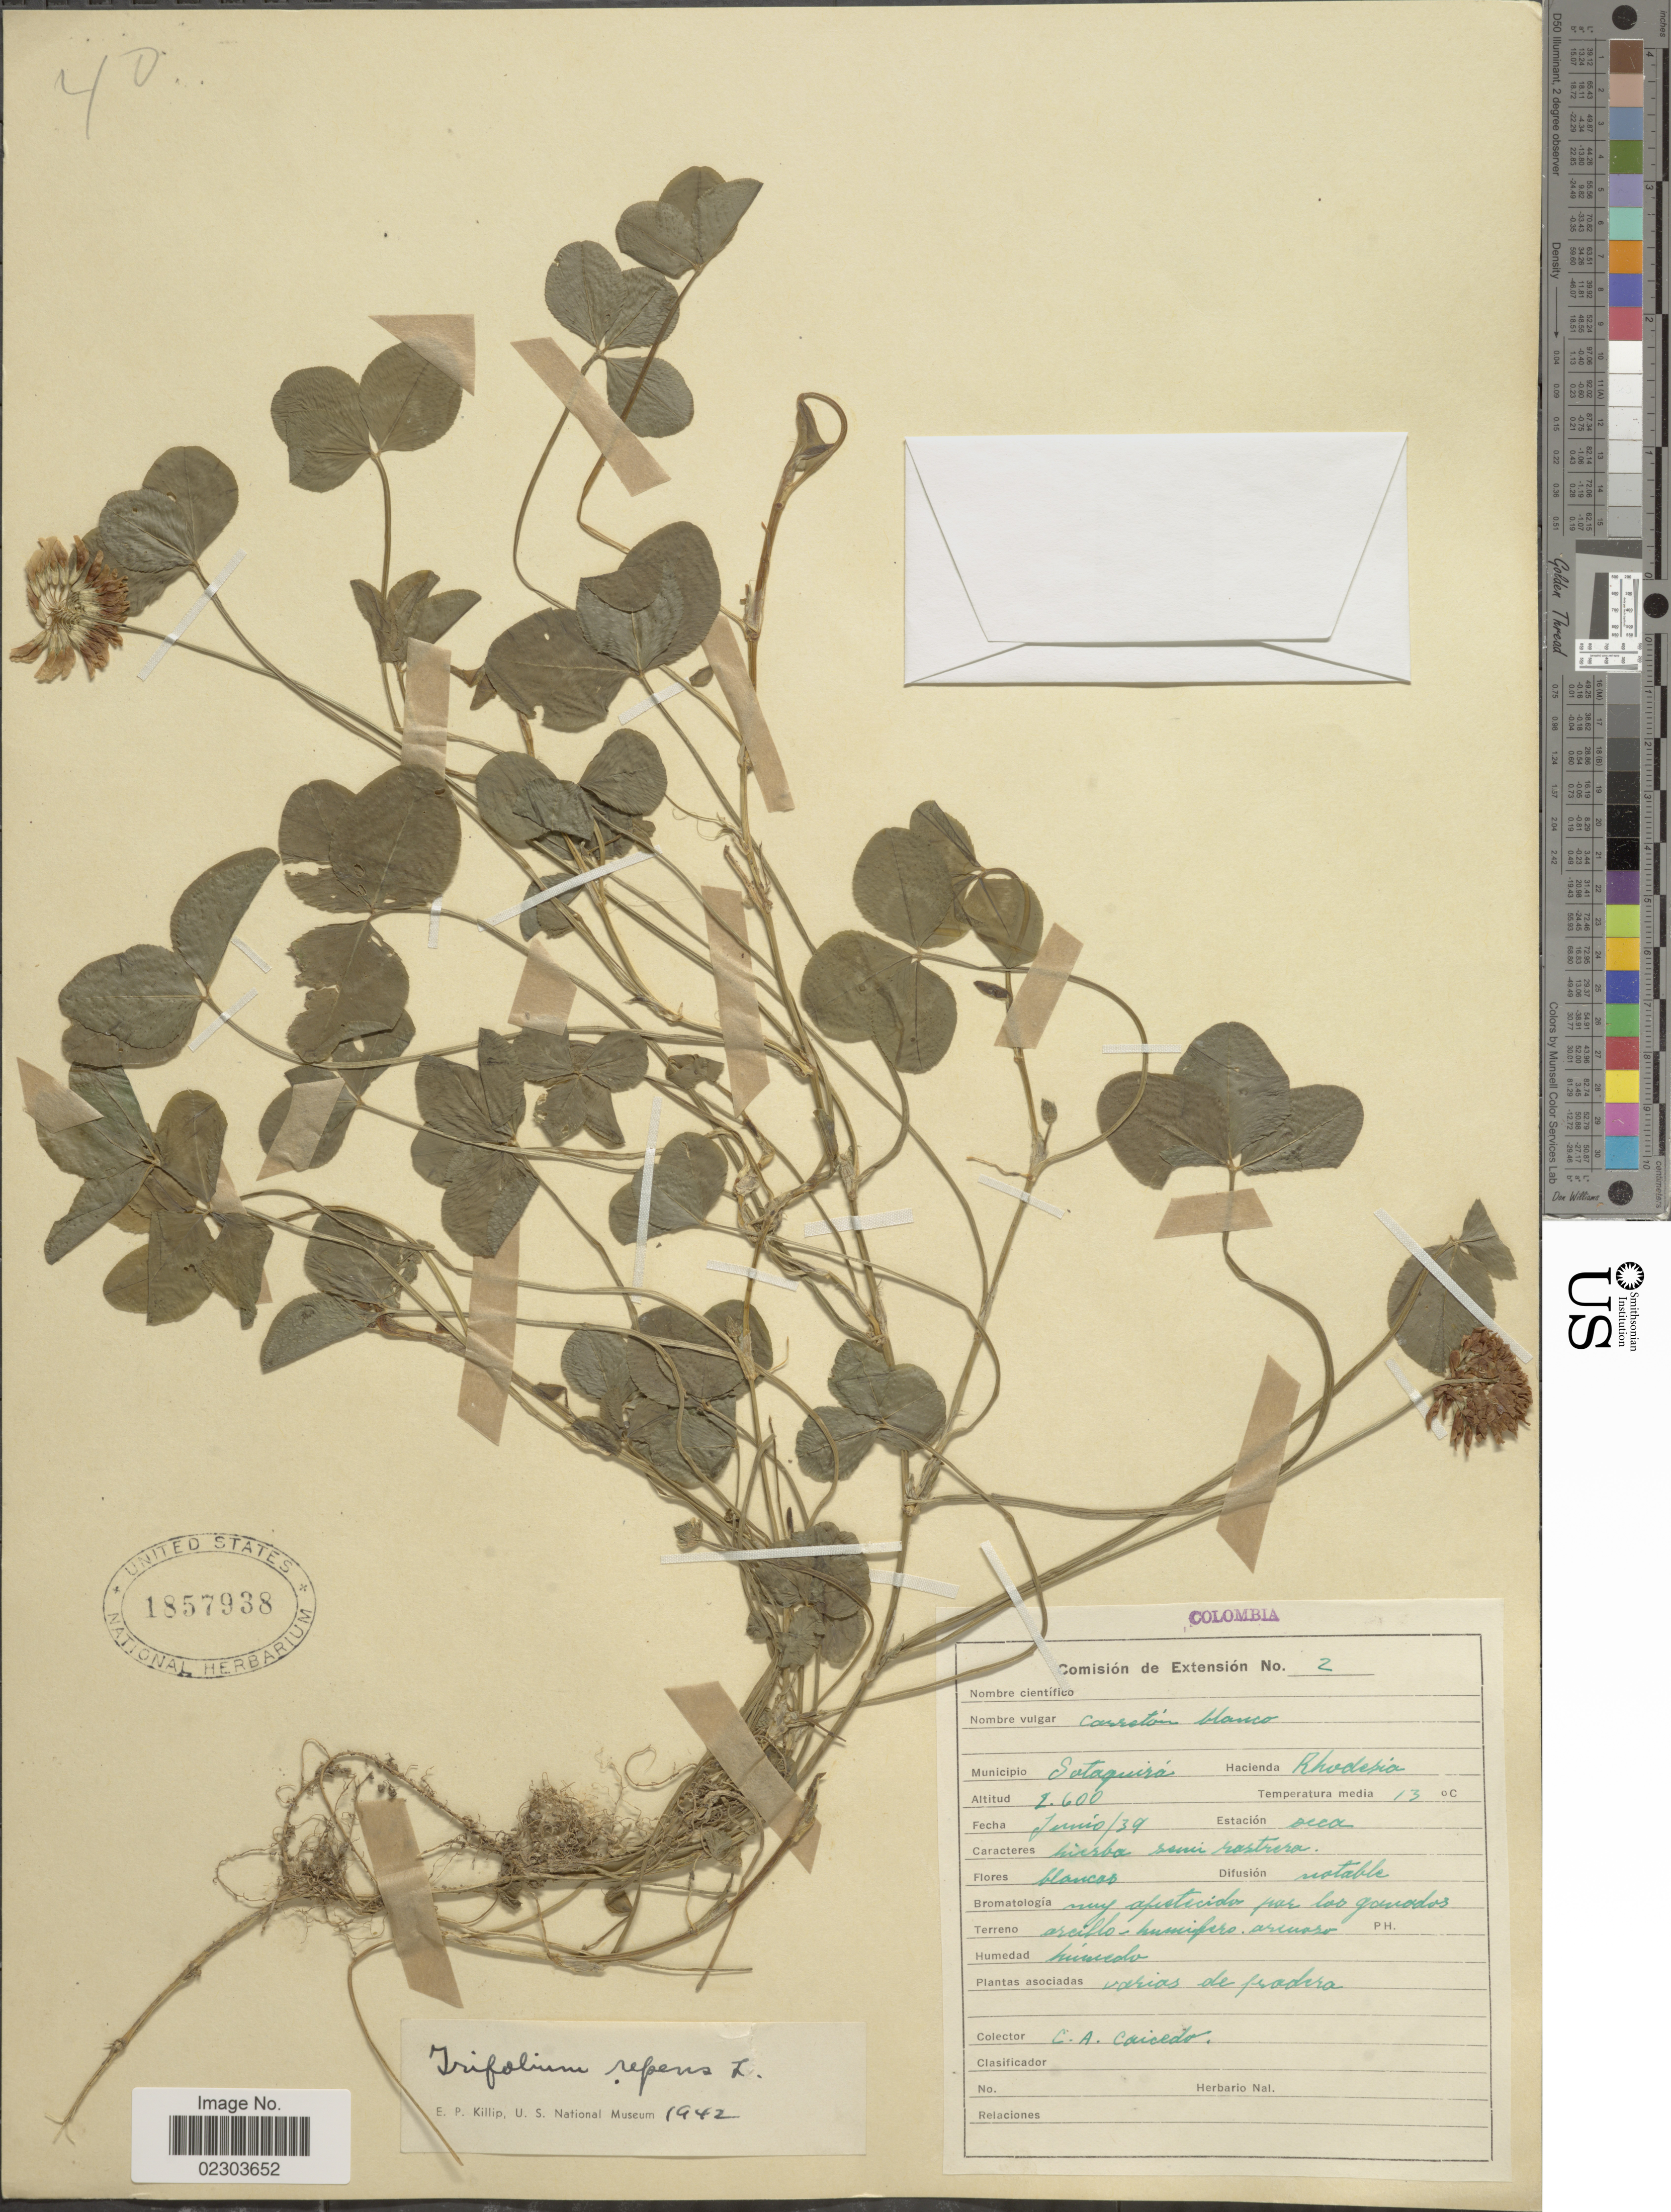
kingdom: Plantae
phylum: Tracheophyta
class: Magnoliopsida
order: Fabales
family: Fabaceae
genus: Trifolium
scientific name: Trifolium repens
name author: L.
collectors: C. Arboleda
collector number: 2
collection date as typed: Transcribed d/m/y: /6/39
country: Colombia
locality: Municipio Sotaquira, hacienda Rhodesia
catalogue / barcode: US 1857938